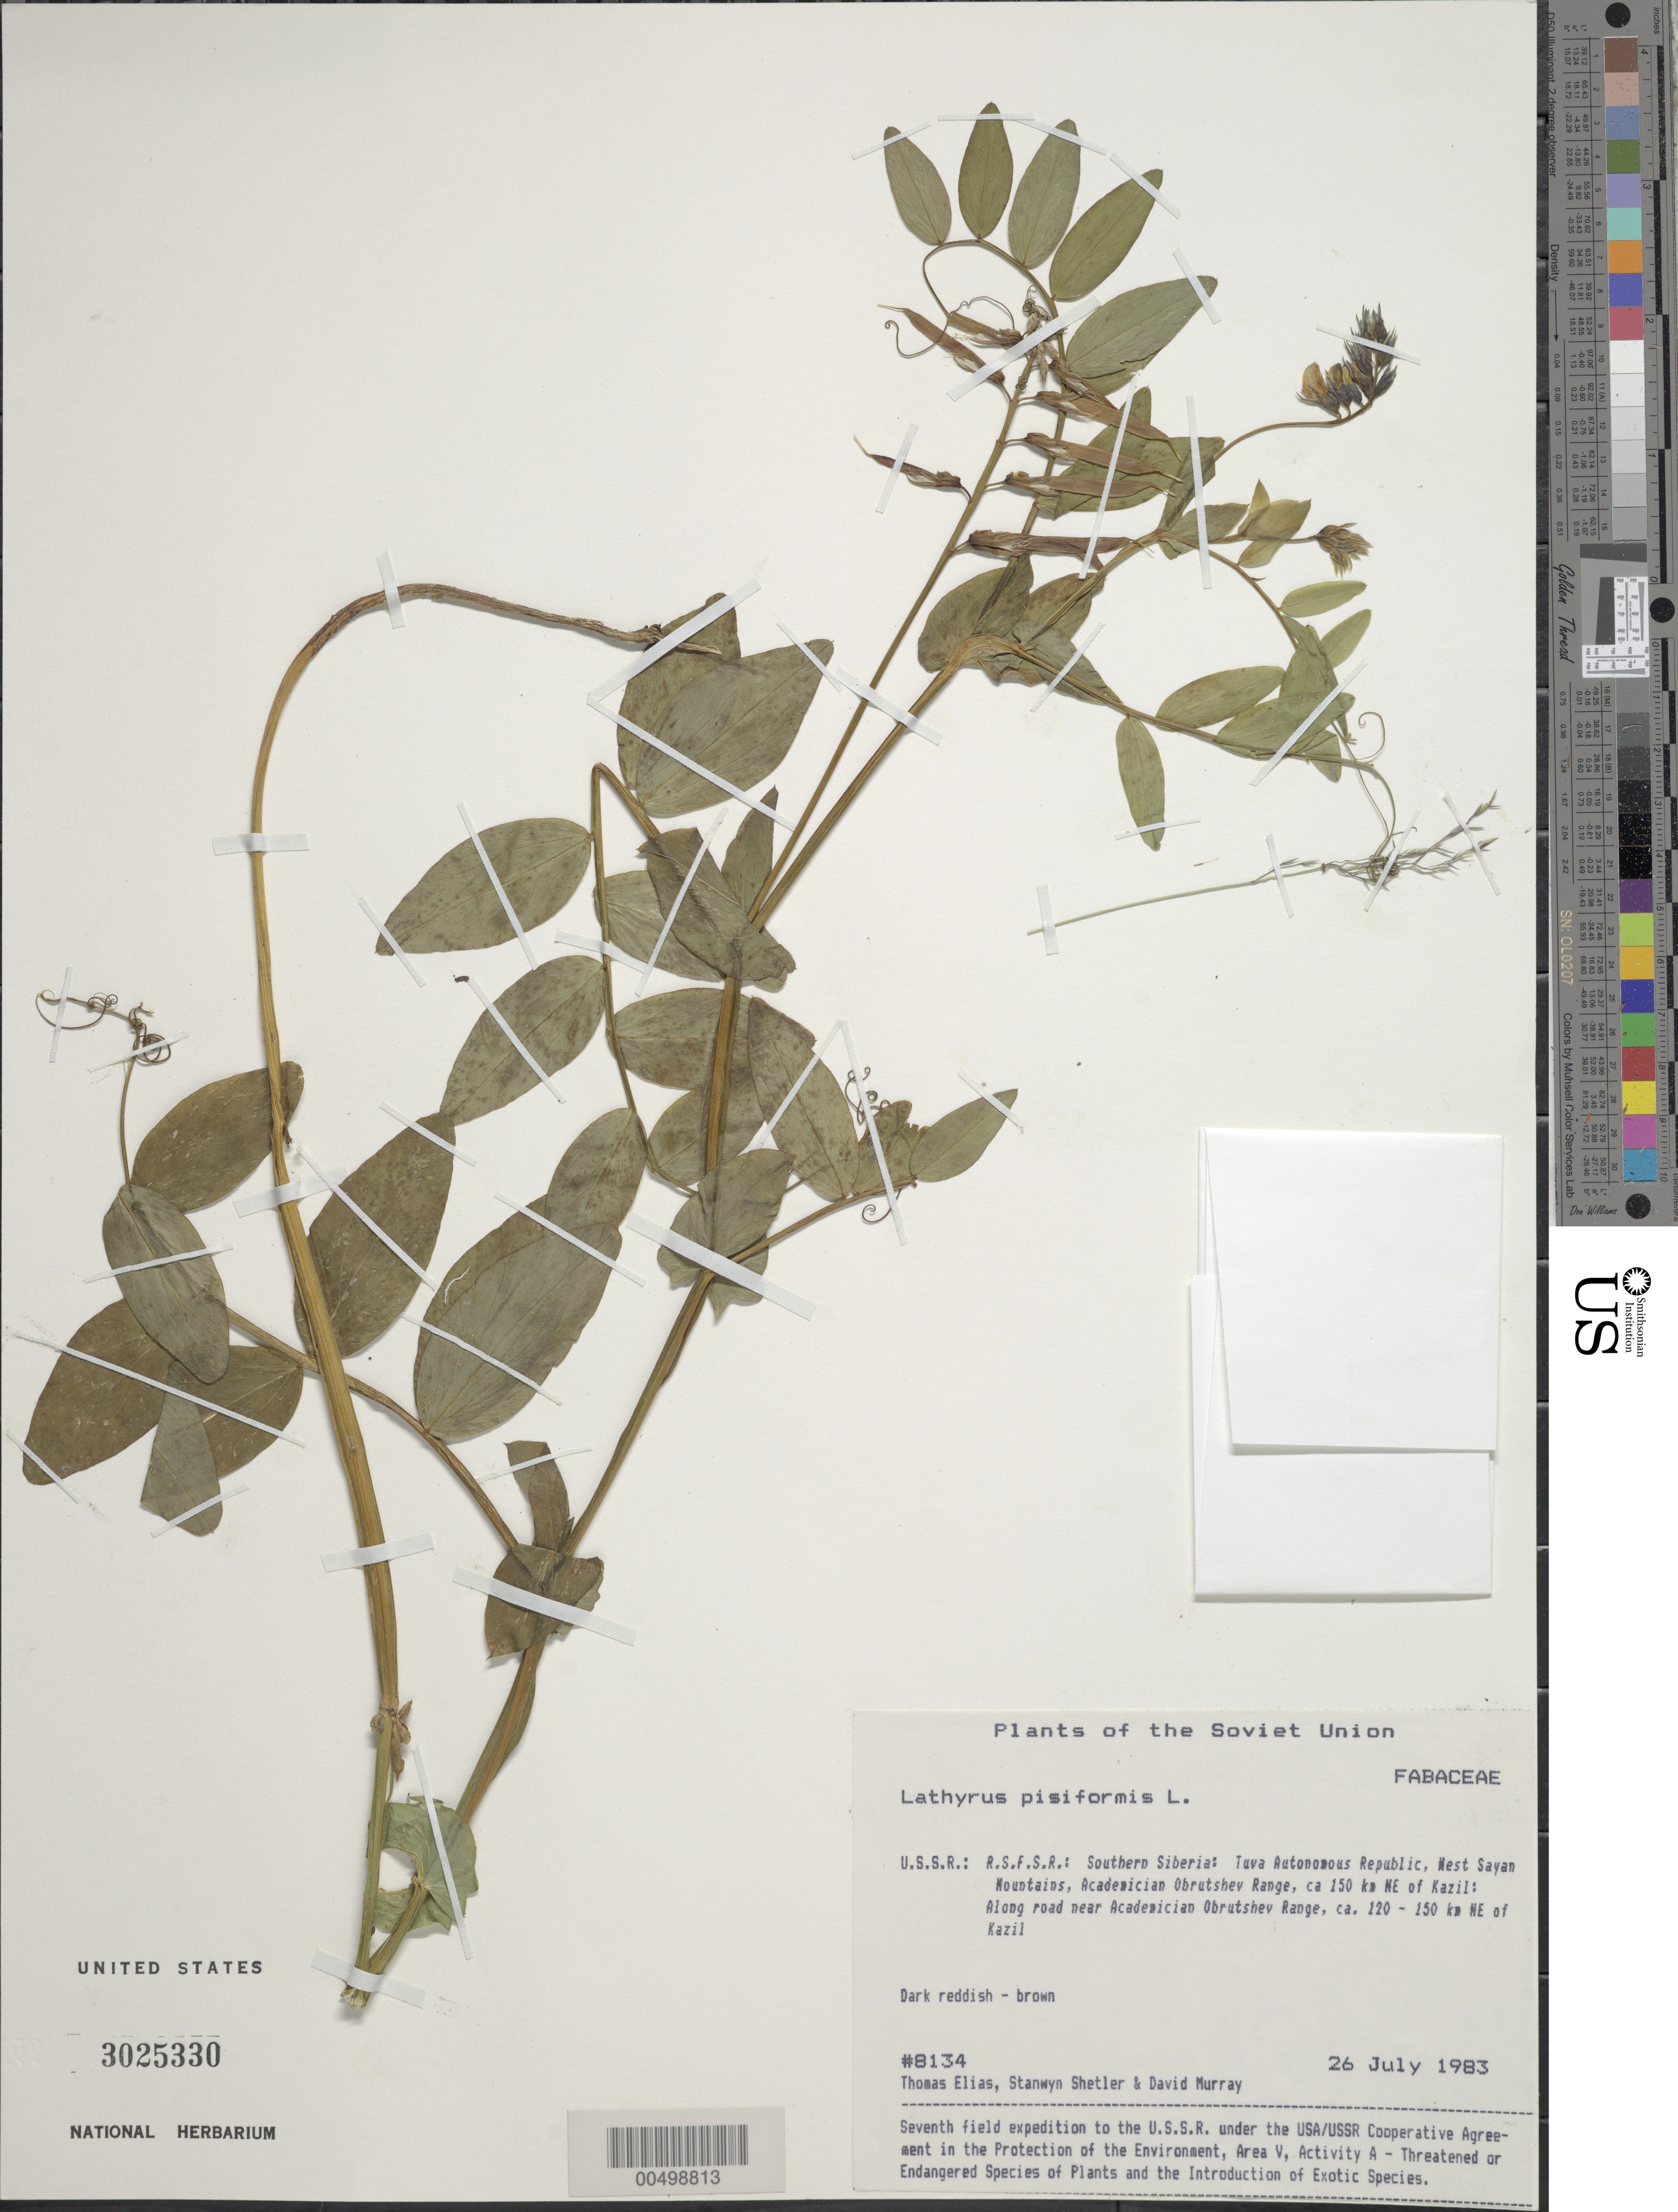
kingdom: Plantae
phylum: Tracheophyta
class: Magnoliopsida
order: Fabales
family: Fabaceae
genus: Lathyrus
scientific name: Lathyrus pisiformis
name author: L.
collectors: T. Elias, S. Shetler & D. F. Murray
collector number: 8134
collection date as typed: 26 Jul 1983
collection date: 1983-07-26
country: Russian Federation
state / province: Tuva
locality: West Sayan Mountains, along road near Academician Obrutshev Range, ca. 120-150 km. NE of Kazil [Kyzyl]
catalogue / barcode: US 3025330